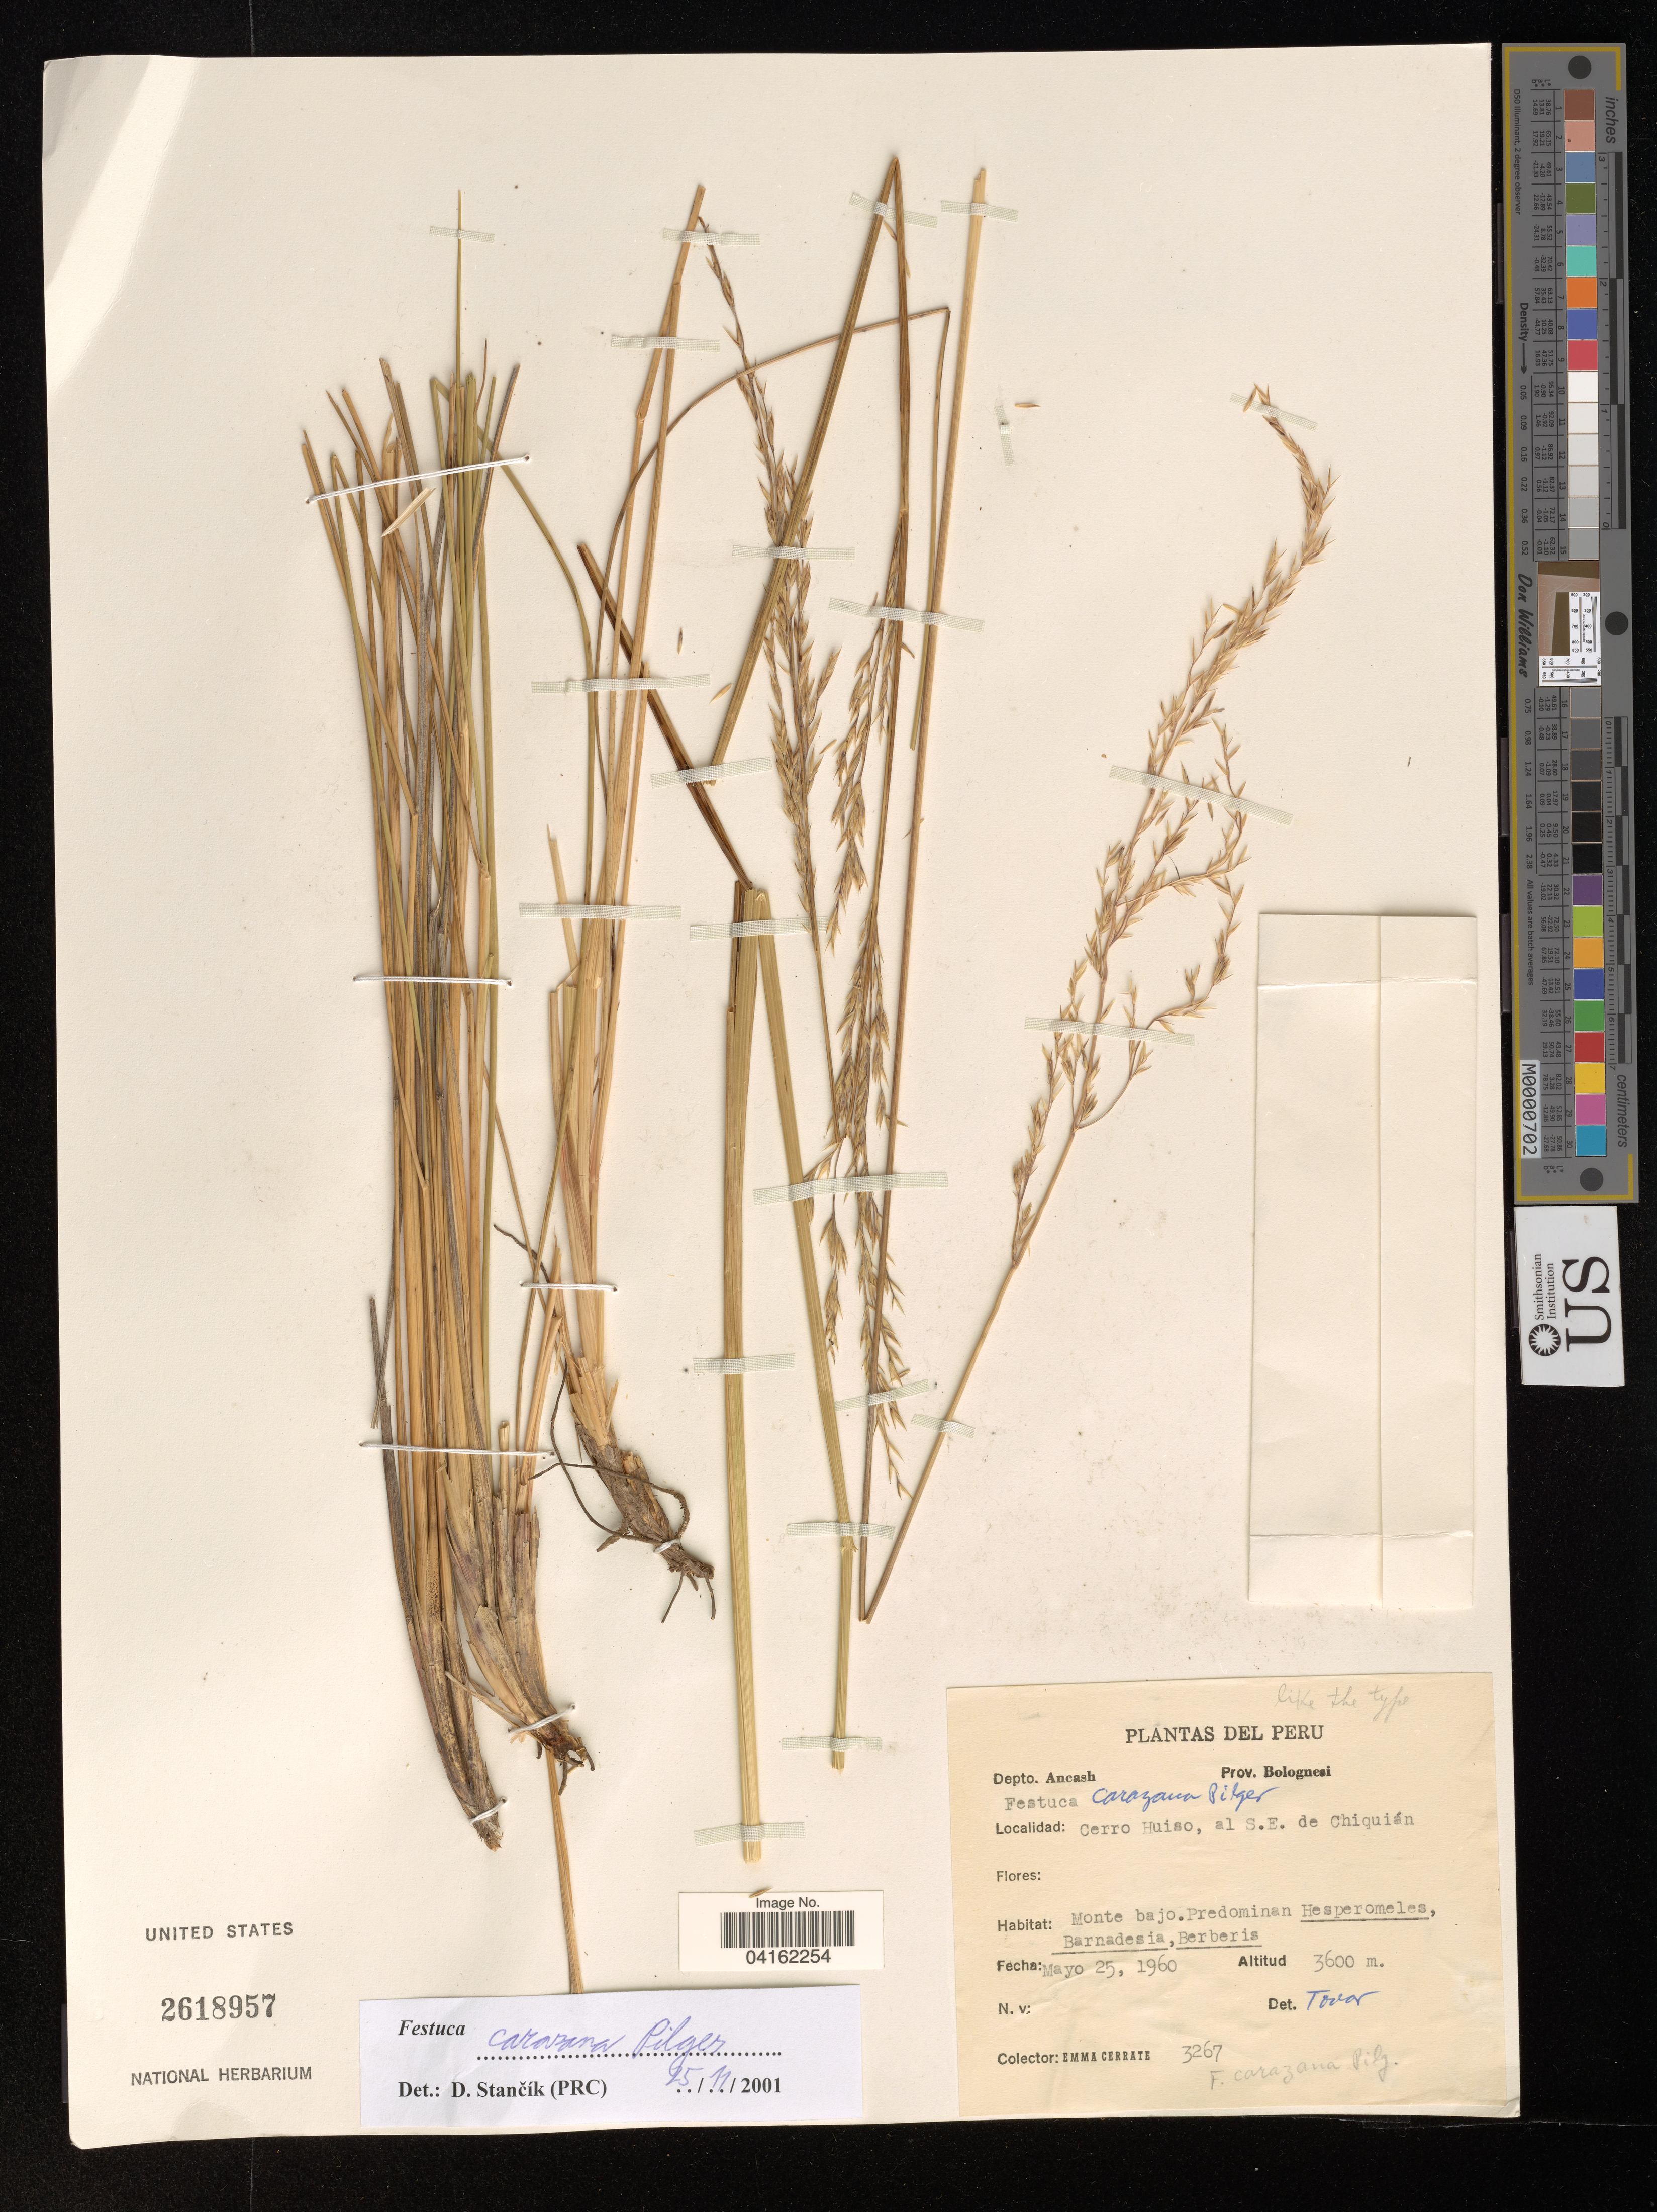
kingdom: Plantae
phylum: Tracheophyta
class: Liliopsida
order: Poales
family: Poaceae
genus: Festuca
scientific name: Festuca carazana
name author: Pilg.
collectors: E. Cerrate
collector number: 3267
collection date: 1960-05-25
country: Peru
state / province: Ancash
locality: Depto. Ancash. Prov. Bologncai. Cerro Huiso, al S.E. de Chiquián.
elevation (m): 3600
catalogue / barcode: US 2618957